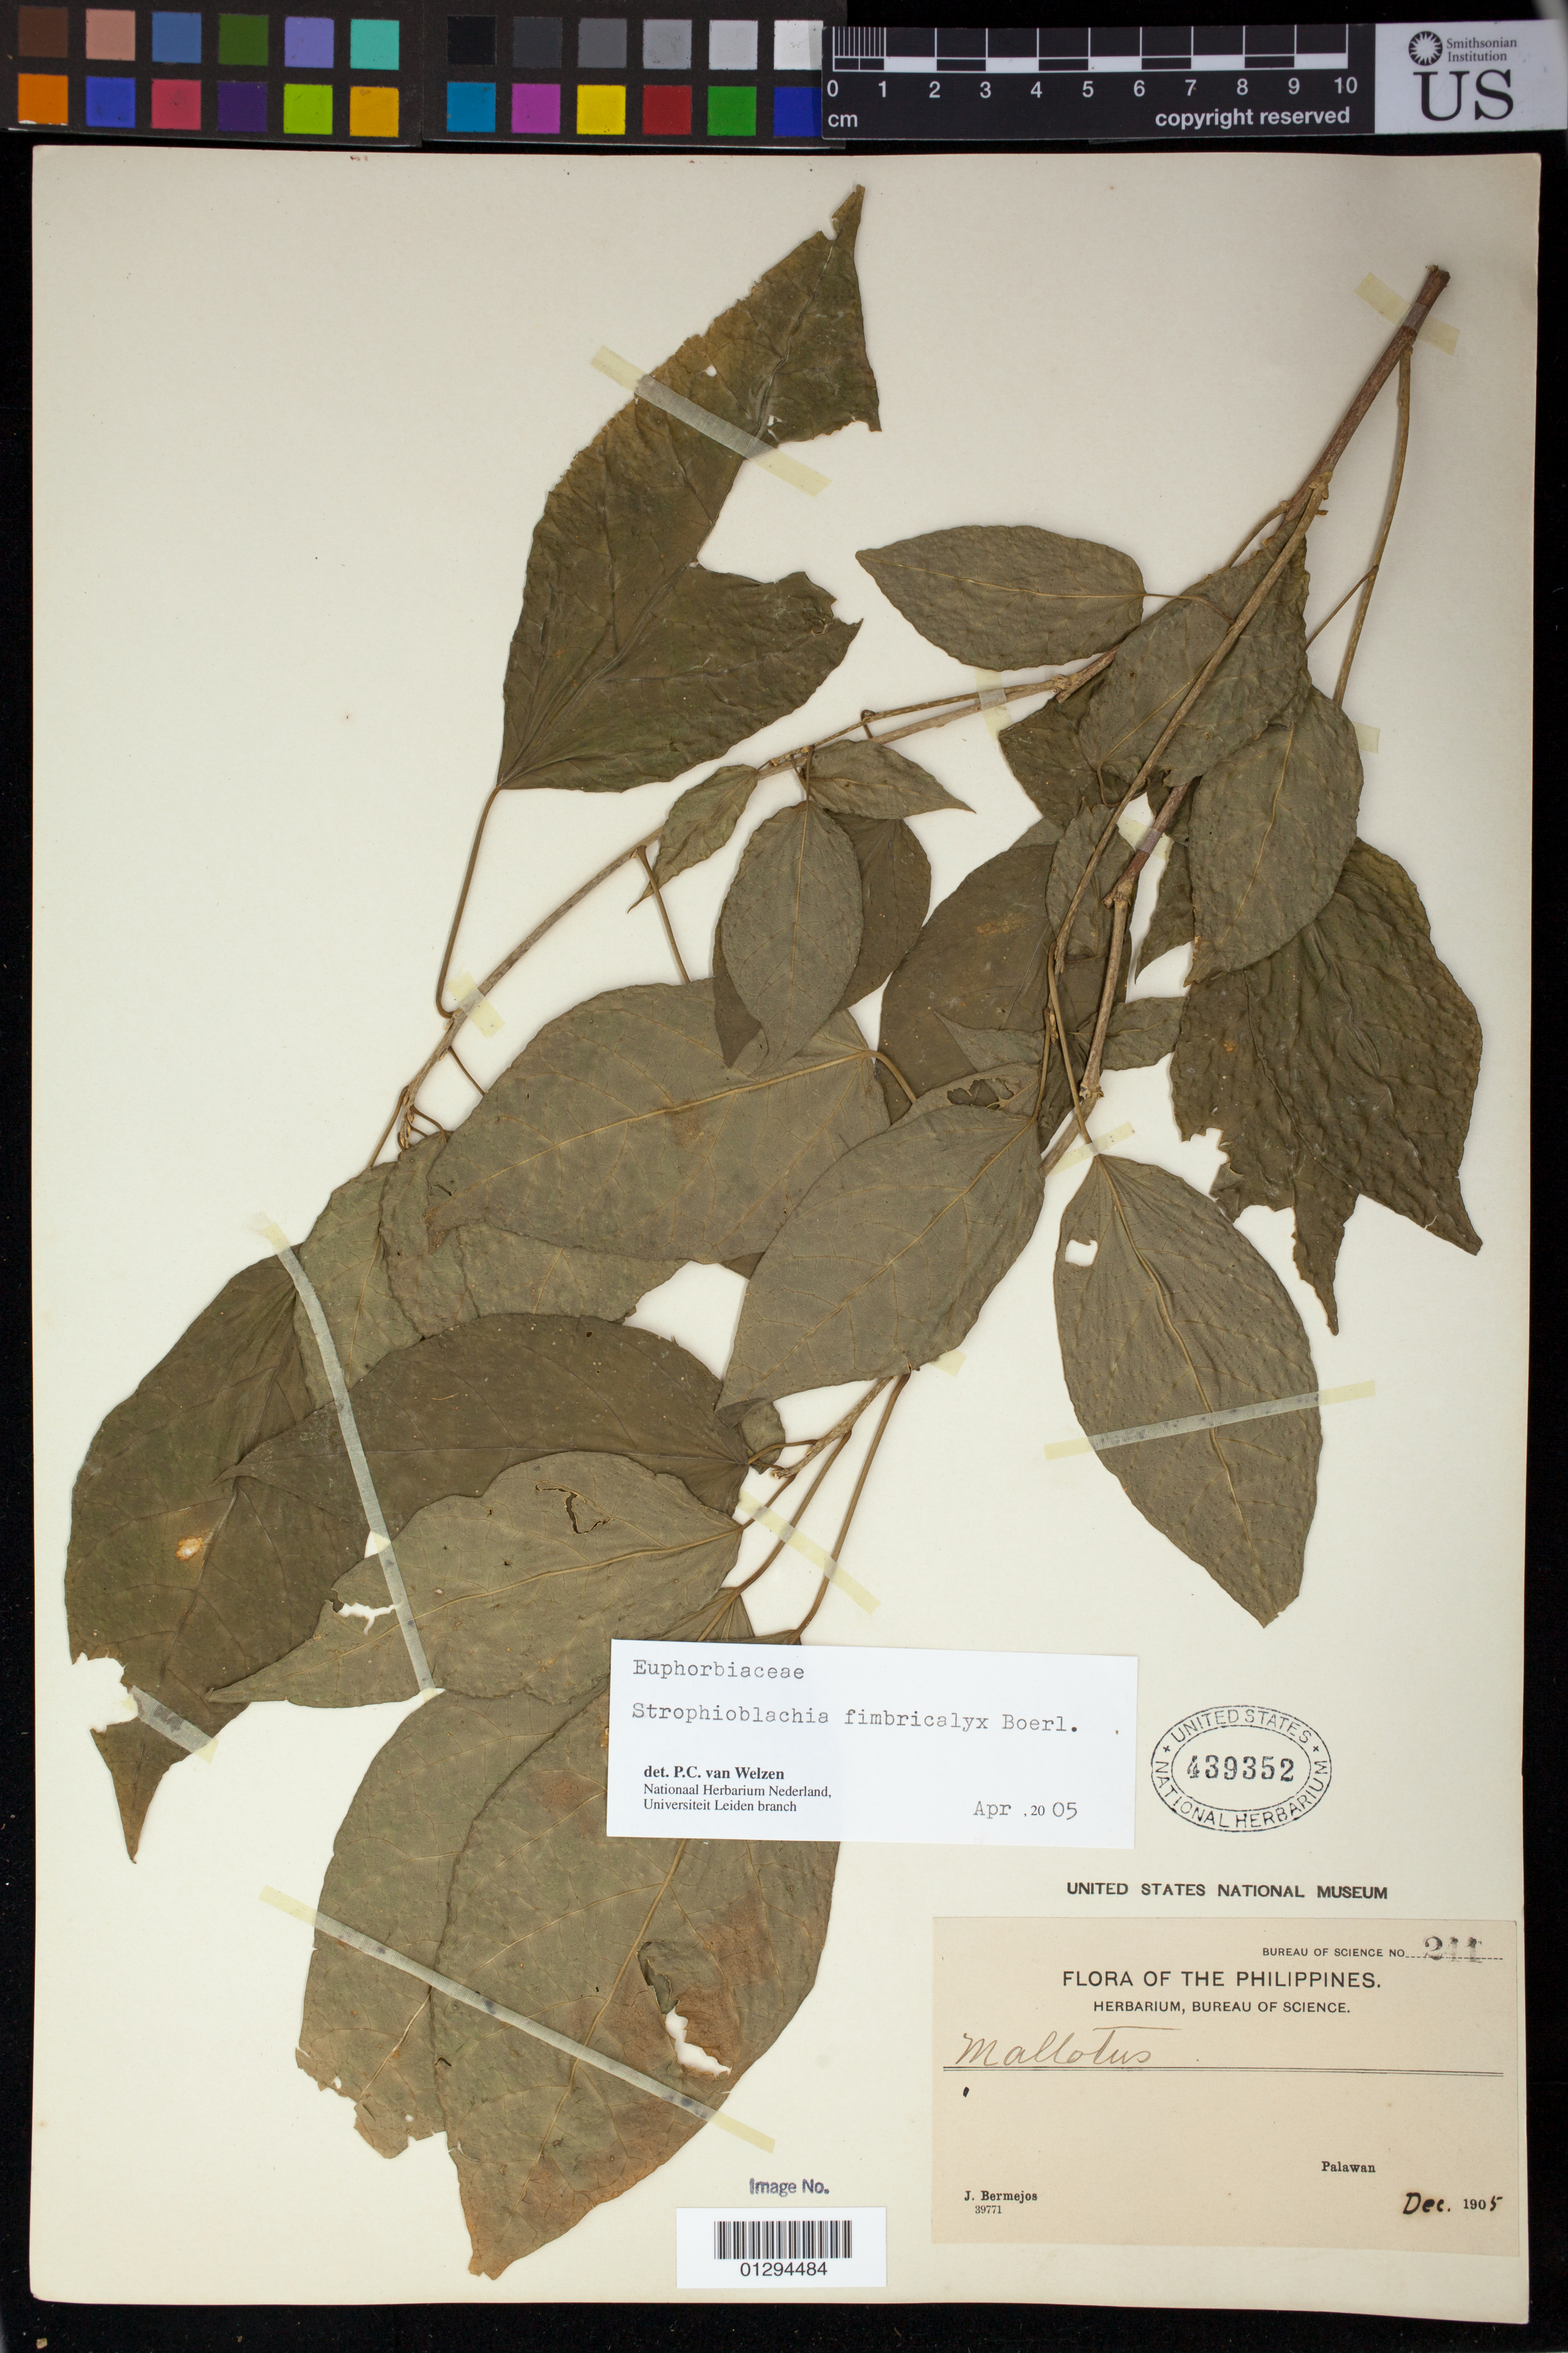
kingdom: Plantae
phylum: Tracheophyta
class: Magnoliopsida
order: Malpighiales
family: Euphorbiaceae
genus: Strophioblachia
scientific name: Strophioblachia fimbricalyx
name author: Boerl.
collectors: J. Bermejos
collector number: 39771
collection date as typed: Dec 1905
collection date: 1905-12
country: Philippines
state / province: Mimaropa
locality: Palawan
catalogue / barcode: US 439352